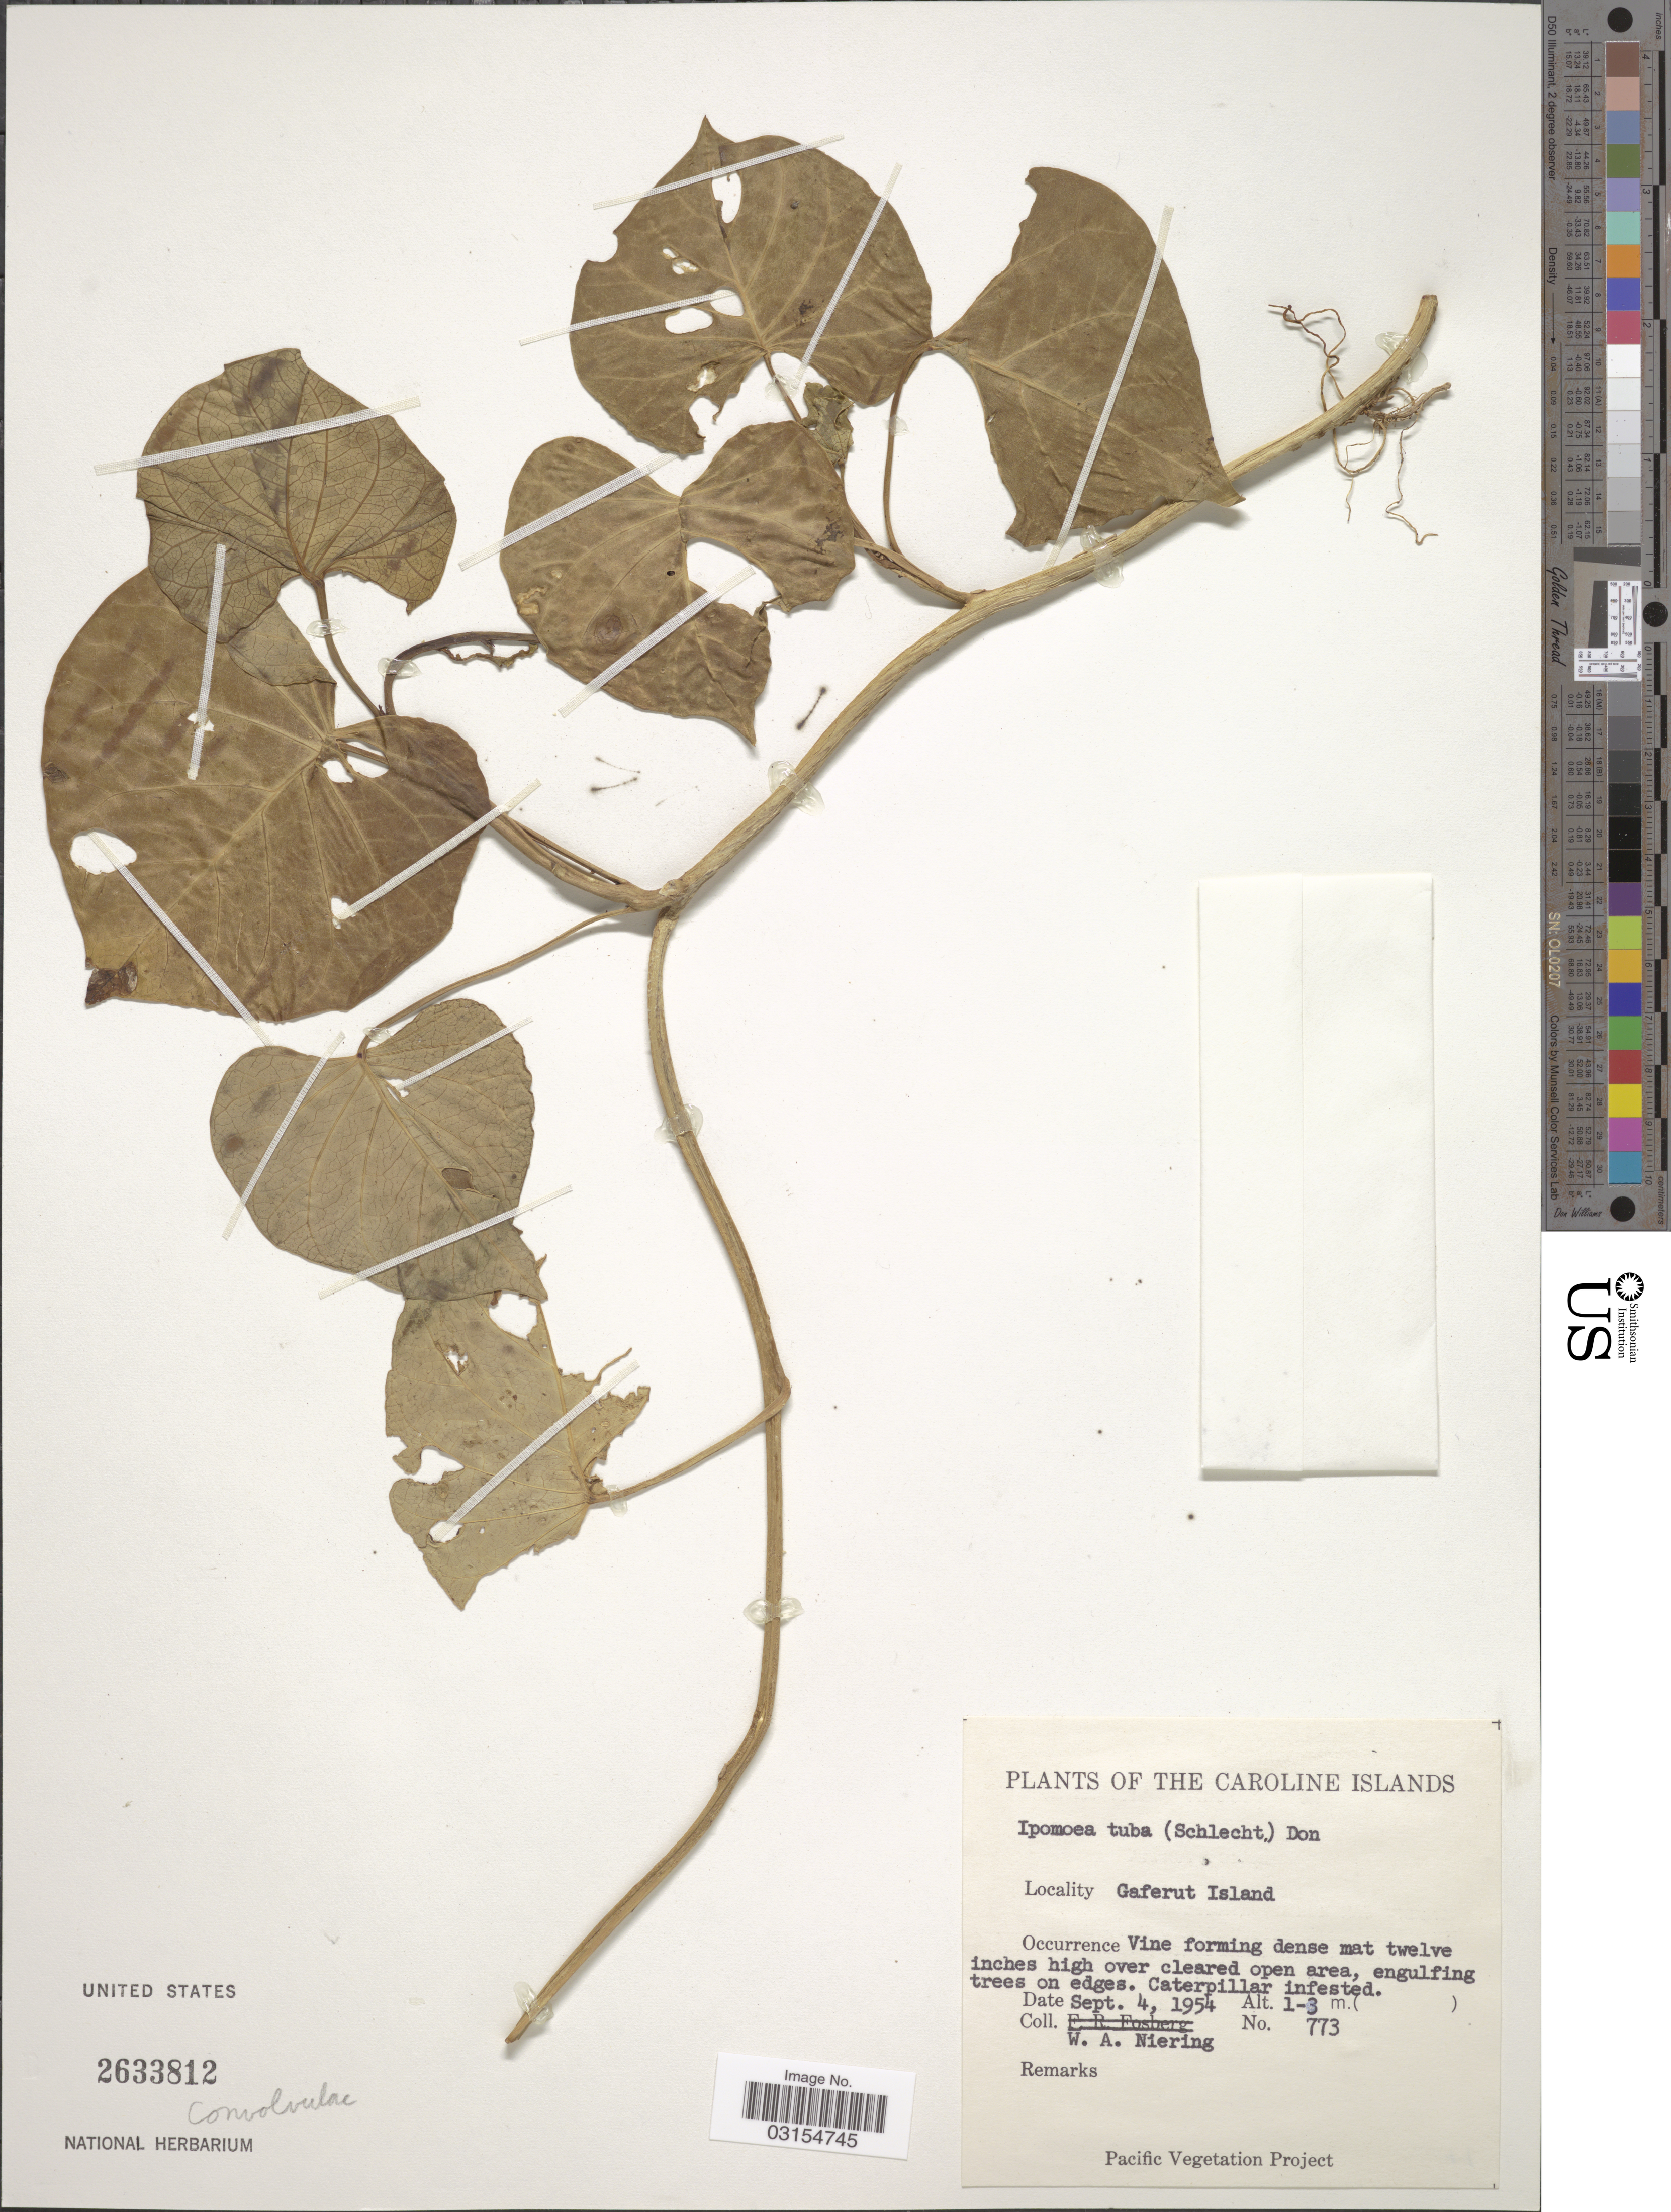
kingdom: Plantae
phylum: Tracheophyta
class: Magnoliopsida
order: Solanales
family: Convolvulaceae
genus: Ipomoea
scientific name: Ipomoea violacea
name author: L.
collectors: W. Niering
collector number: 773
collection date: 1954-09-04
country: Micronesia, Federated States of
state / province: Yap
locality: The Caroline Islands, Gaferut Island.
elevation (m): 1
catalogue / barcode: US 2633812